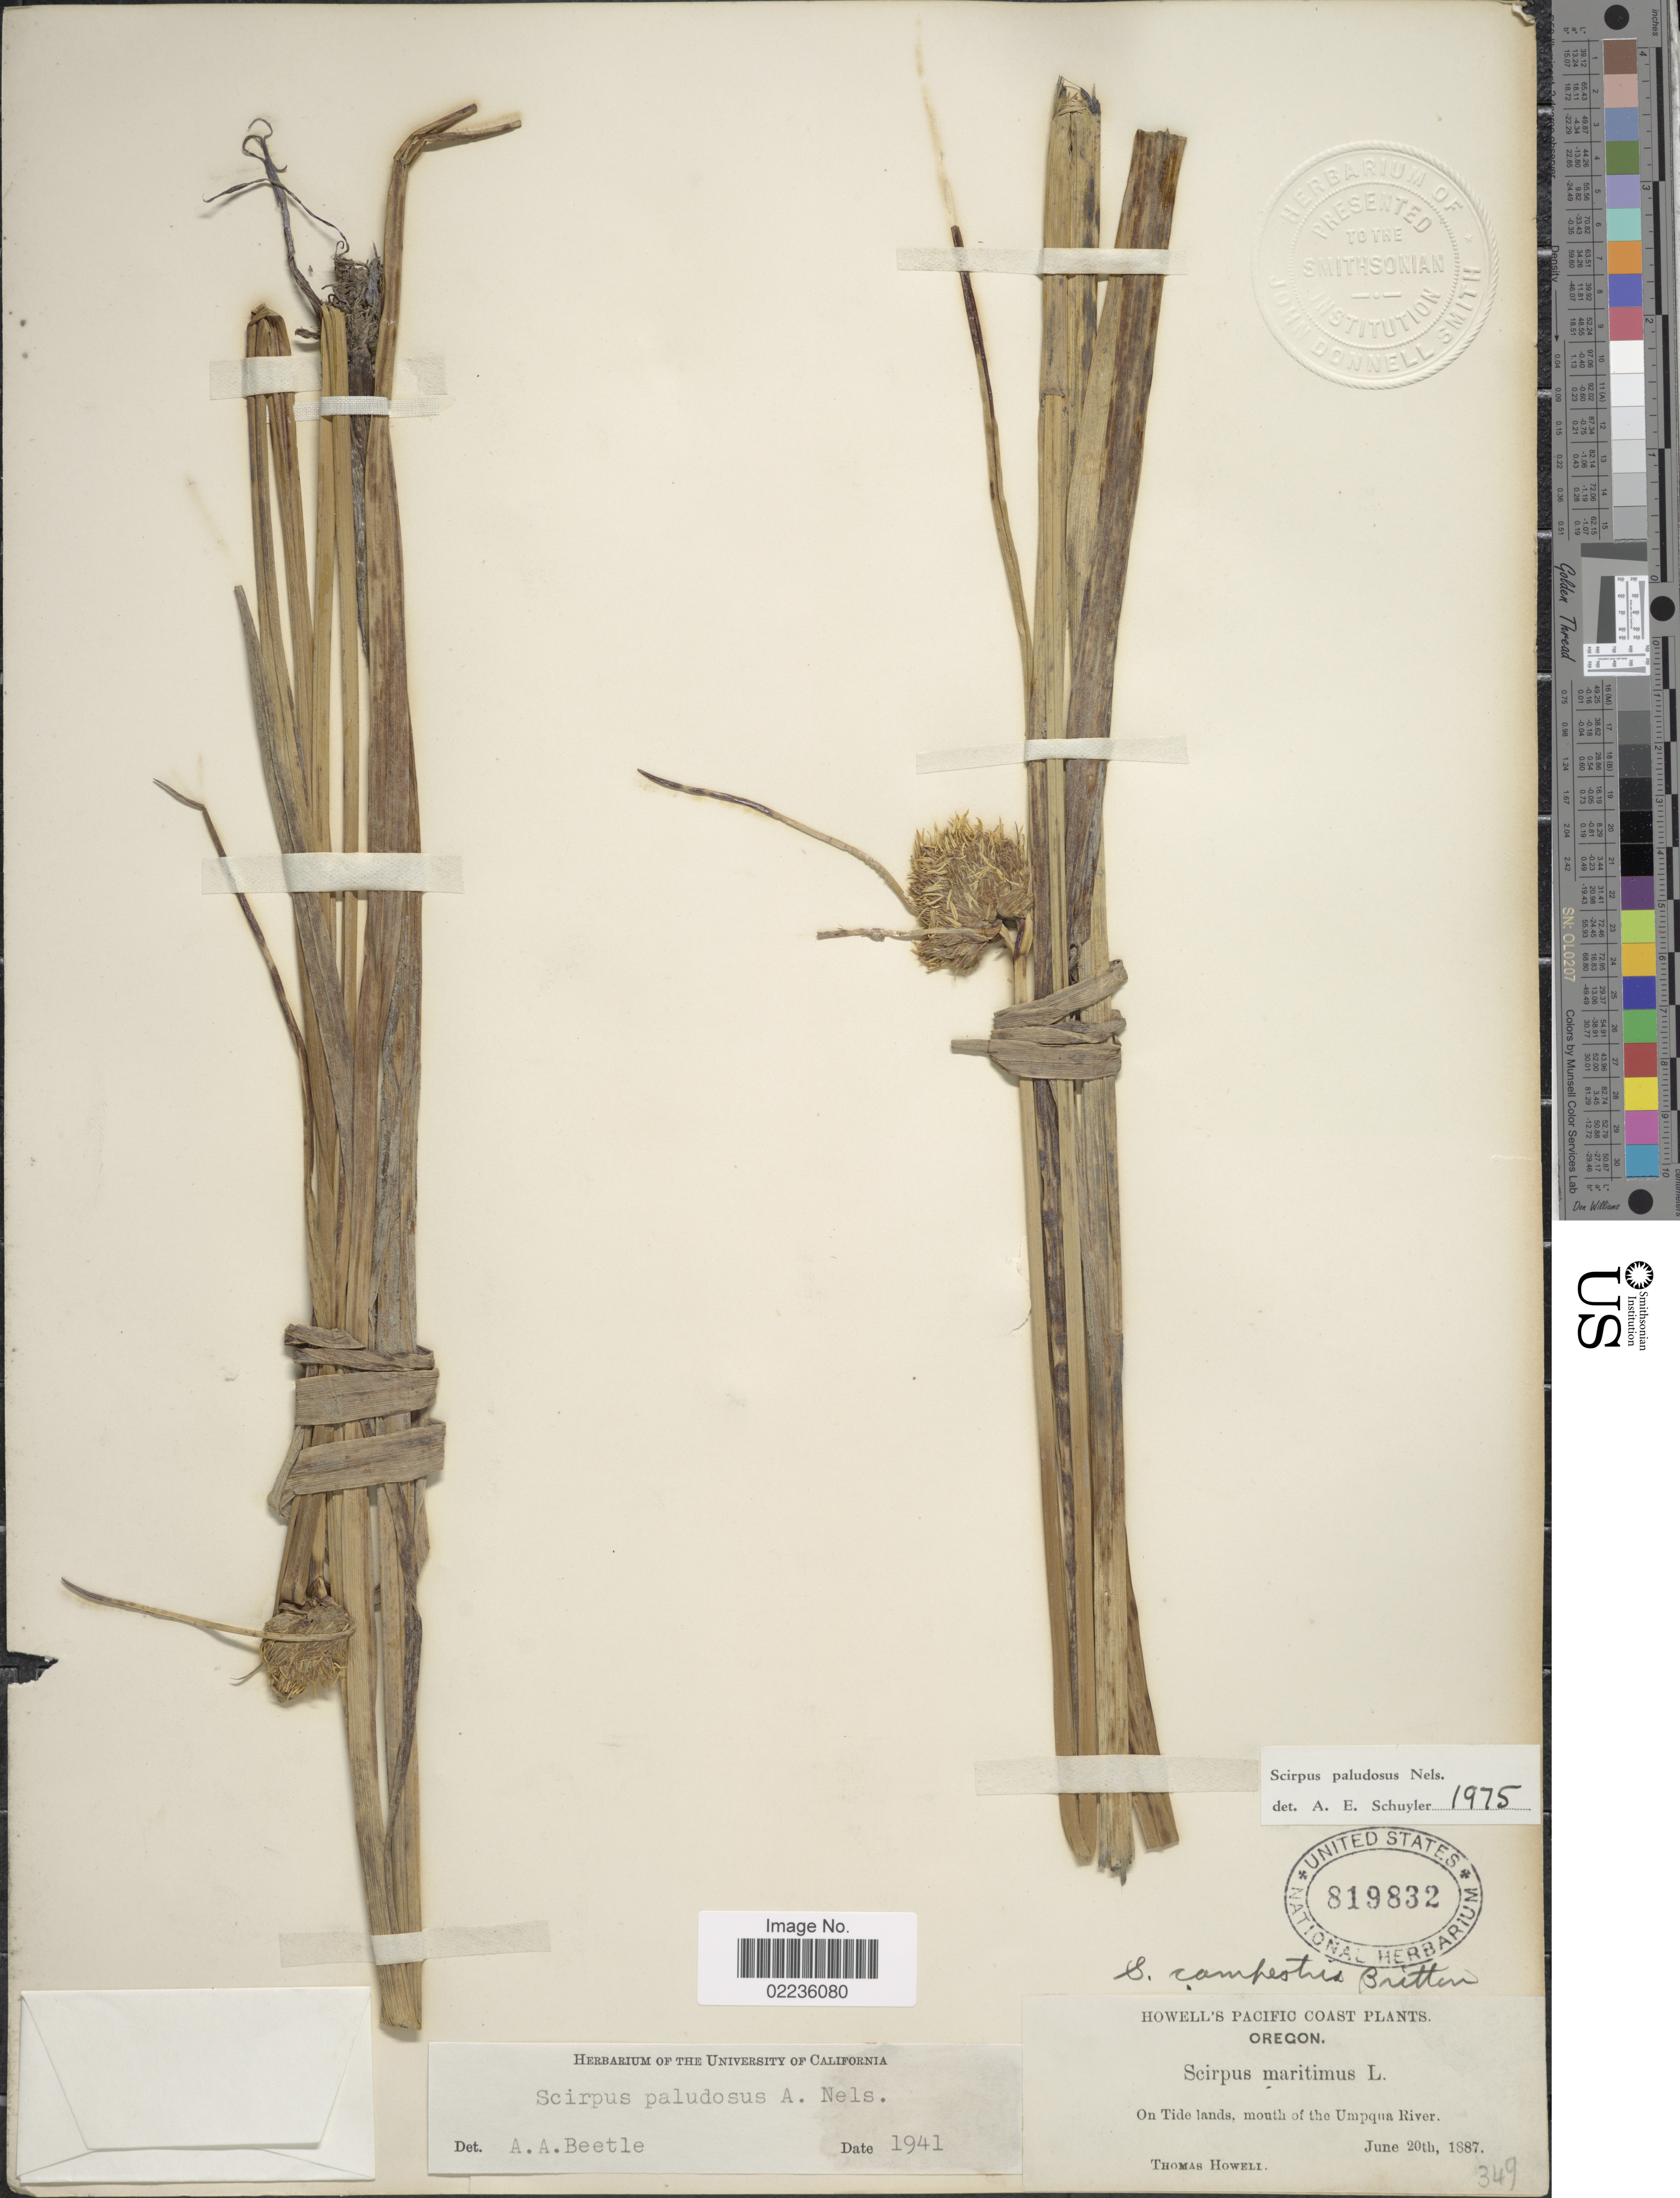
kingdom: Plantae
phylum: Tracheophyta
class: Liliopsida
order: Poales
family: Cyperaceae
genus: Bolboschoenus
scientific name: Bolboschoenus maritimus subsp. paludosus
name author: (A. Nelson) T. Koyama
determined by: Strong, M. T., (US), Smithsonian Institution - National Museum of Natural History (UNITED STATES)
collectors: T. Howell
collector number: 349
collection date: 1887-06-20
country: United States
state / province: Oregon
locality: Pacific Coast. On Tide lands, mouth of the Umpqua River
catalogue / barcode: US 819832